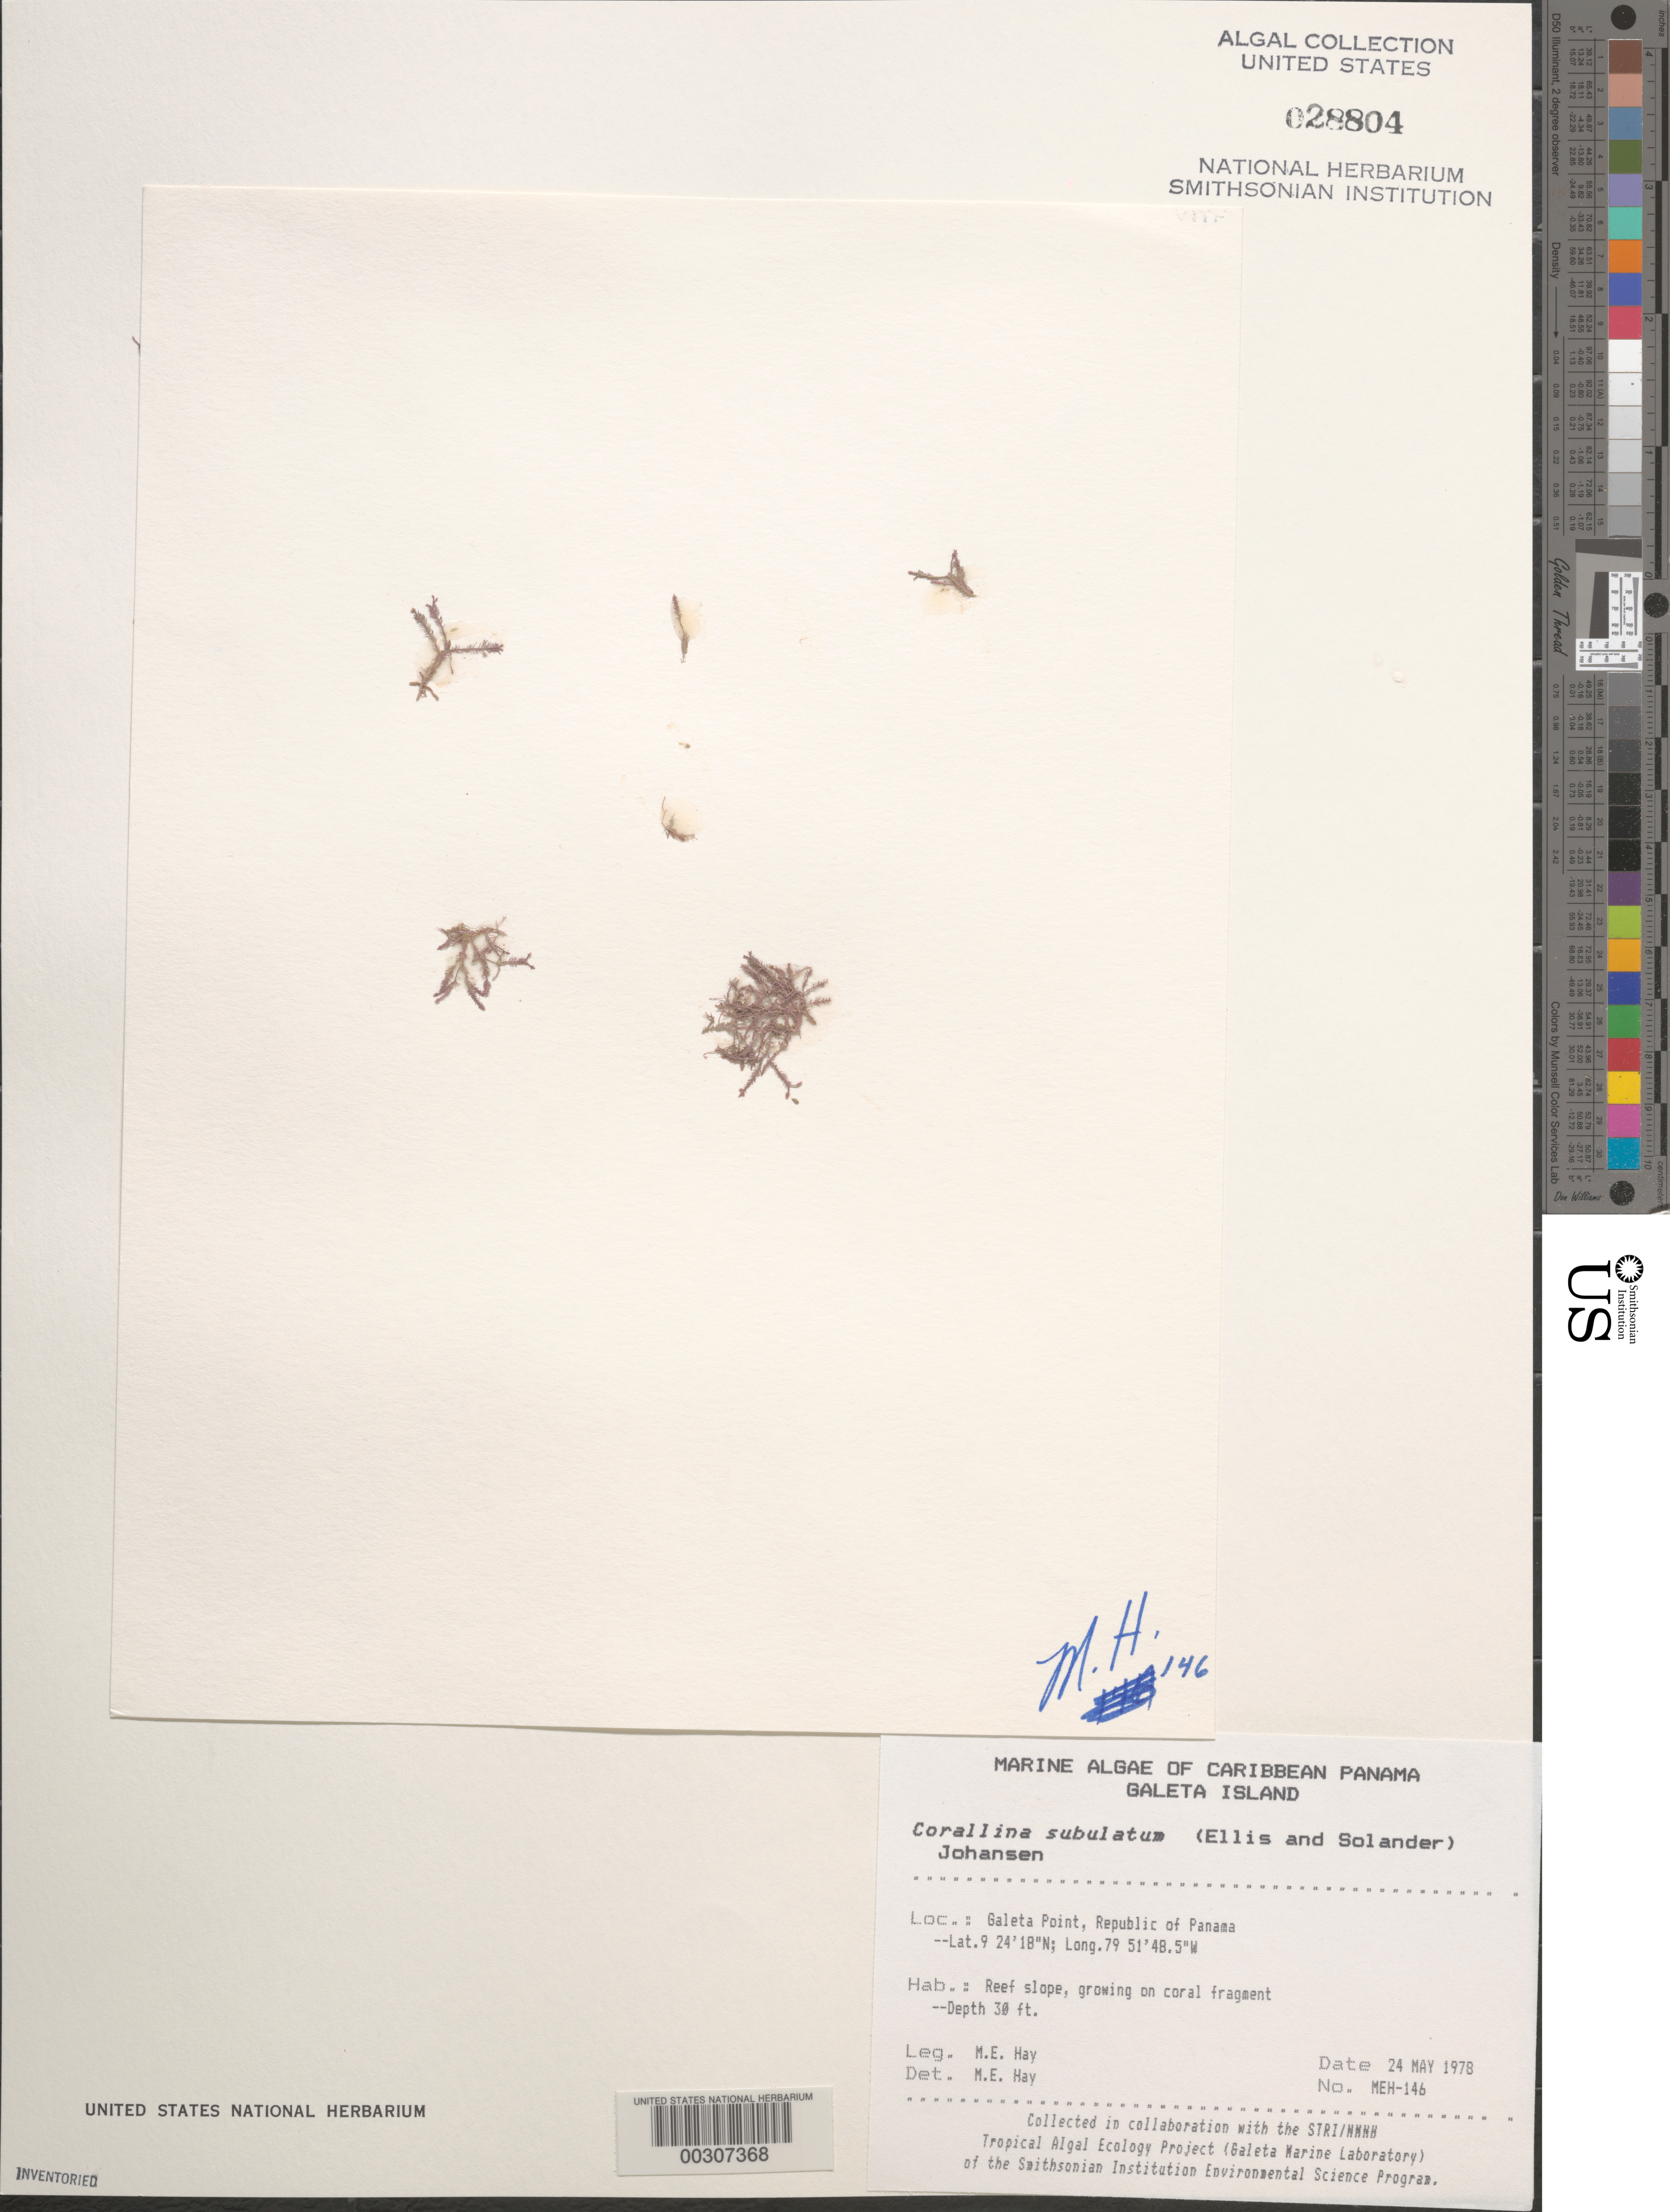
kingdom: Plantae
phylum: Rhodophyta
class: Florideophyceae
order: Corallinales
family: Corallinaceae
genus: Jania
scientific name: Jania subulata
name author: (Ellis & Sol.) Sond.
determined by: Algae name updating Project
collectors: M. E. Hay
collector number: MEH-146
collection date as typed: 24 May 1978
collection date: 1978-05-24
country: Panama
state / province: Colón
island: Galeta Island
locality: Galeta Point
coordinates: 9 24' 18" N, 79 51' 48.5" W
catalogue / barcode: US 28804